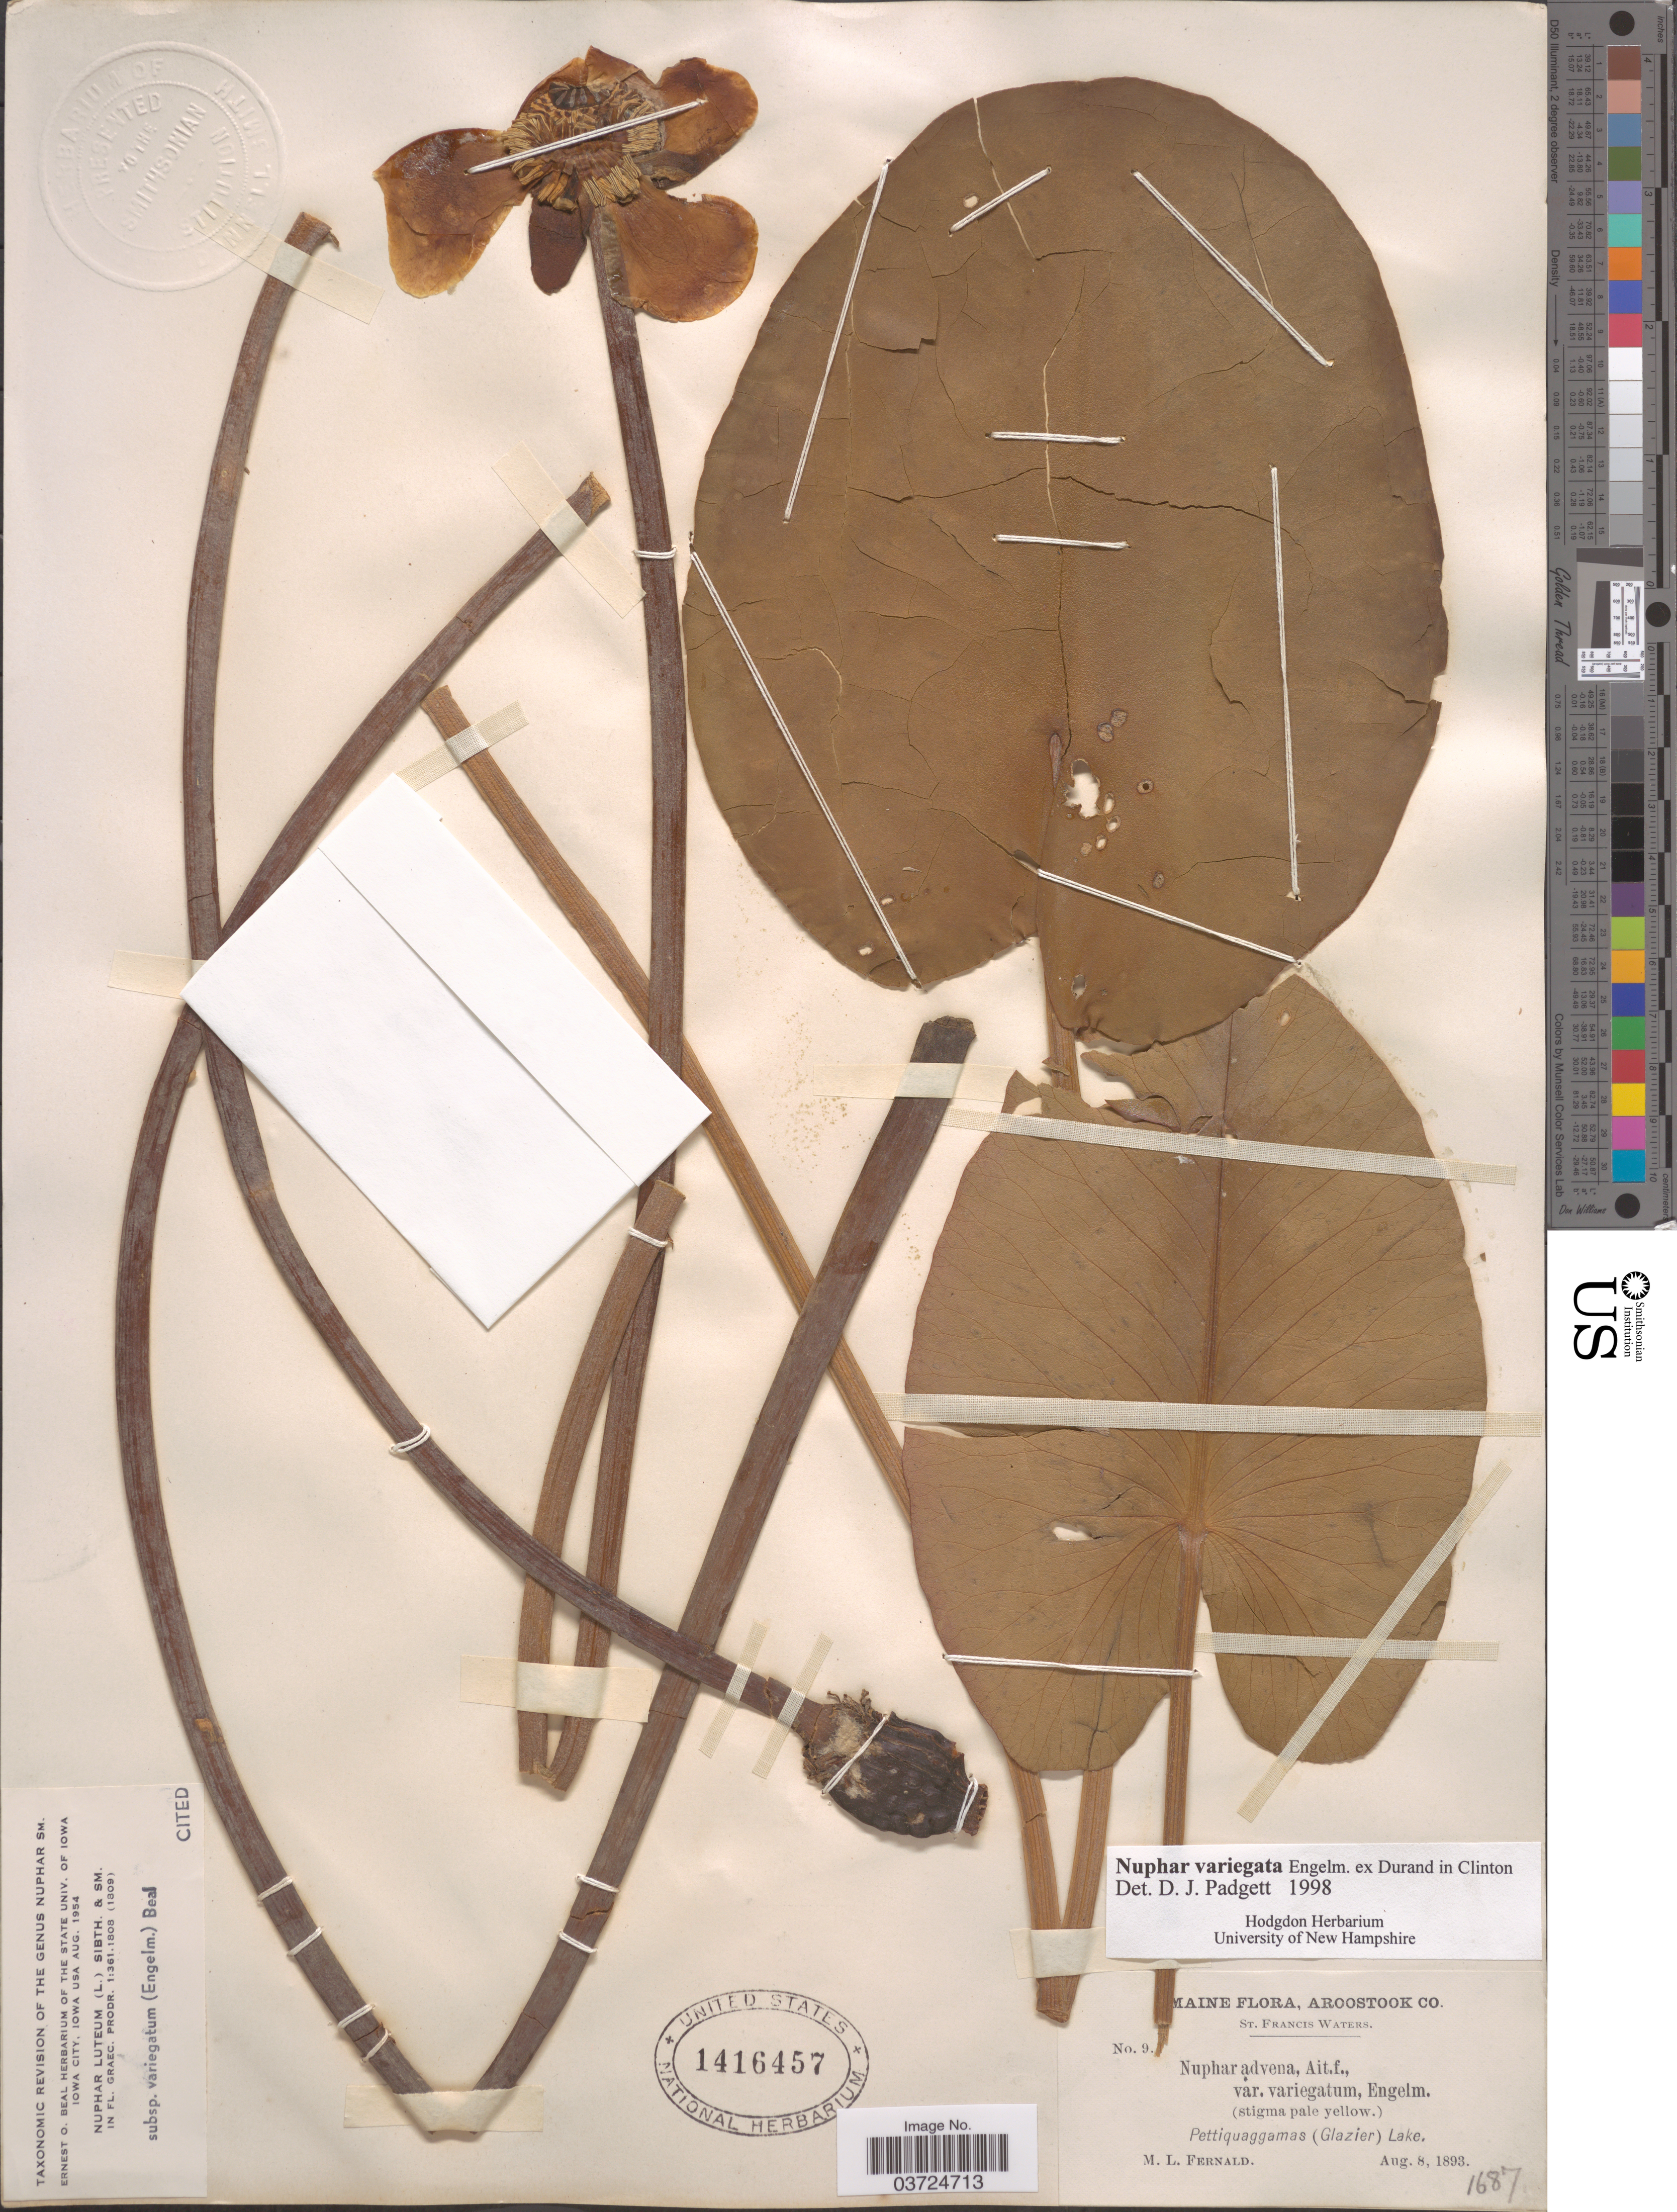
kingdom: Plantae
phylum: Tracheophyta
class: Magnoliopsida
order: Nymphaeales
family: Nymphaeaceae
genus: Nuphar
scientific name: Nuphar variegata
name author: Engelm. ex Durand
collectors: M. L. Fernald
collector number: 9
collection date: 1893-08-08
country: United States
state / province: Maine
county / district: Aroostook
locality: St. Francis Waters. Pettiquaggamas (Glazier) Lake.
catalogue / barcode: US 1416457